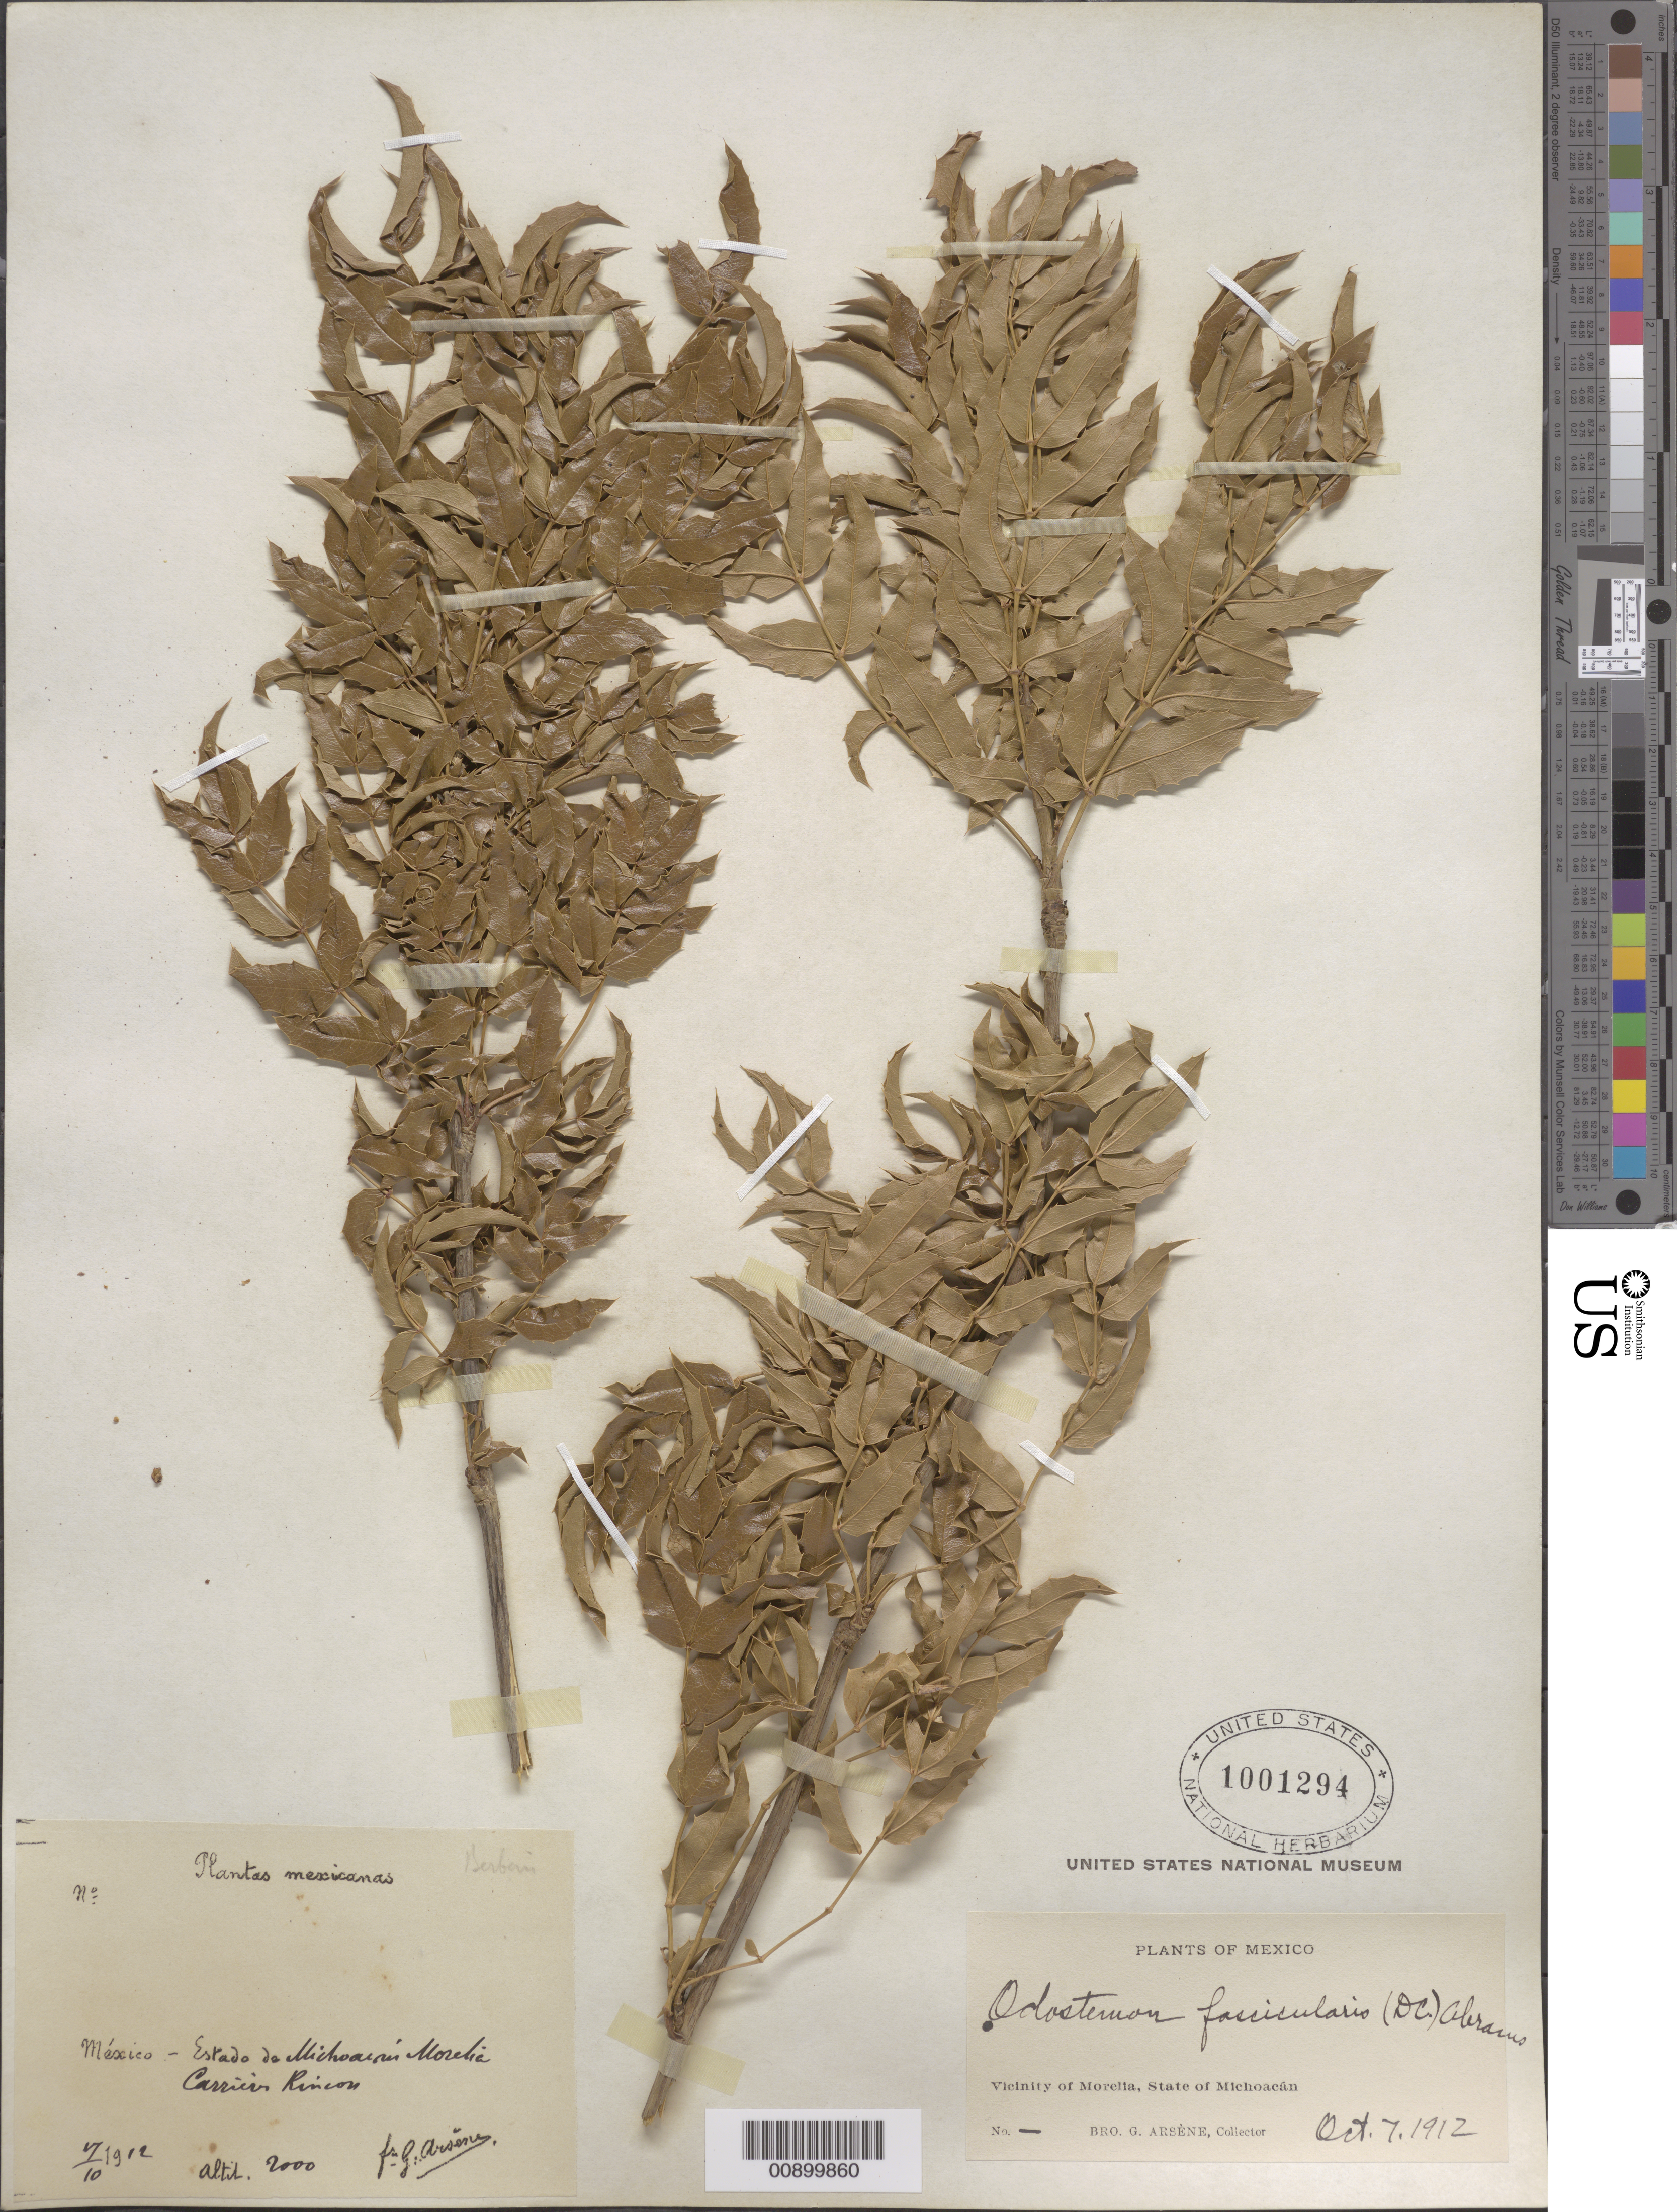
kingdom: Plantae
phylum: Tracheophyta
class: Magnoliopsida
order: Ranunculales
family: Berberidaceae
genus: Mahonia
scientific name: Mahonia fascicularis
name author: DC.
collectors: Bro. G. Arsène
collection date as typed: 07 Oct 1912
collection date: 1912-10-07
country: Mexico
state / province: Michoacán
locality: Carrieres Rincón. Vicinity of Morelia, State of Michoacán.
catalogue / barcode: US 1001294